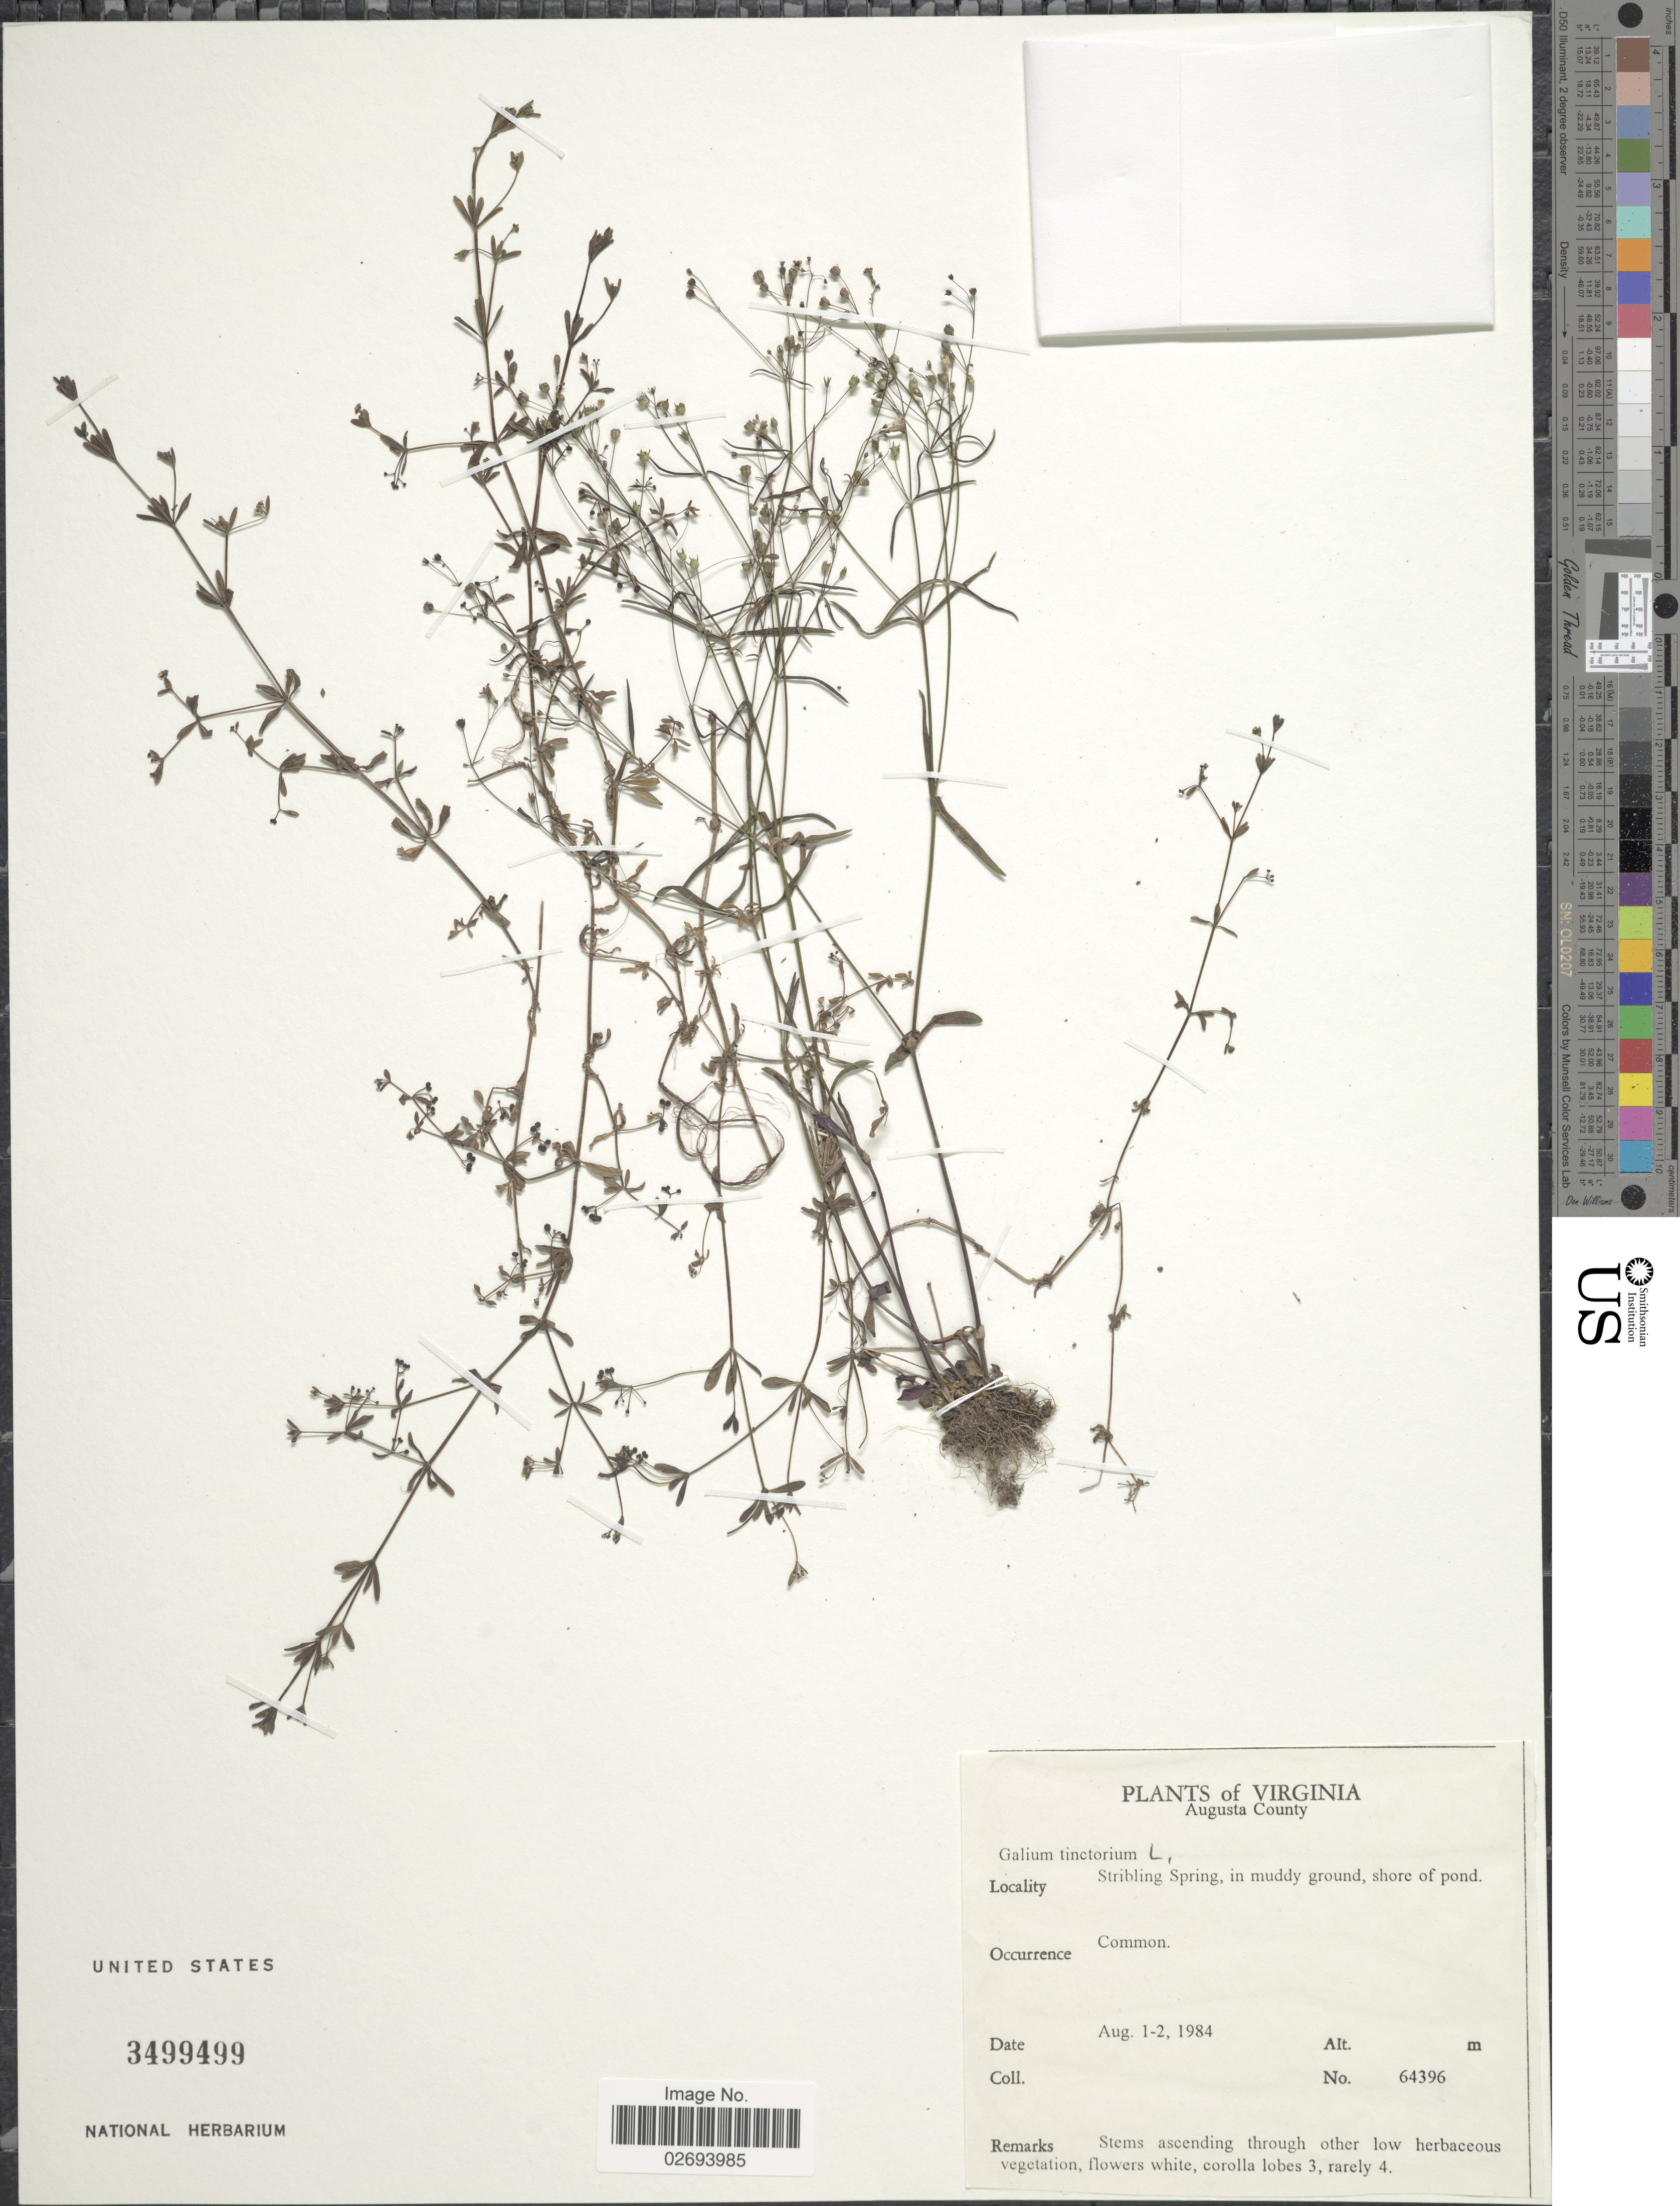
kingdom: Plantae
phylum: Tracheophyta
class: Magnoliopsida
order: Gentianales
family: Rubiaceae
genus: Galium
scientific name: Galium tinctorium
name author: (L.) Scop.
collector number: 64396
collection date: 1984-08-01/1984-08-02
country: United States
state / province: Virginia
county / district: Augusta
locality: Augusta County. Stribling Spring, in muddy ground, shore of pond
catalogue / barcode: US 3499499